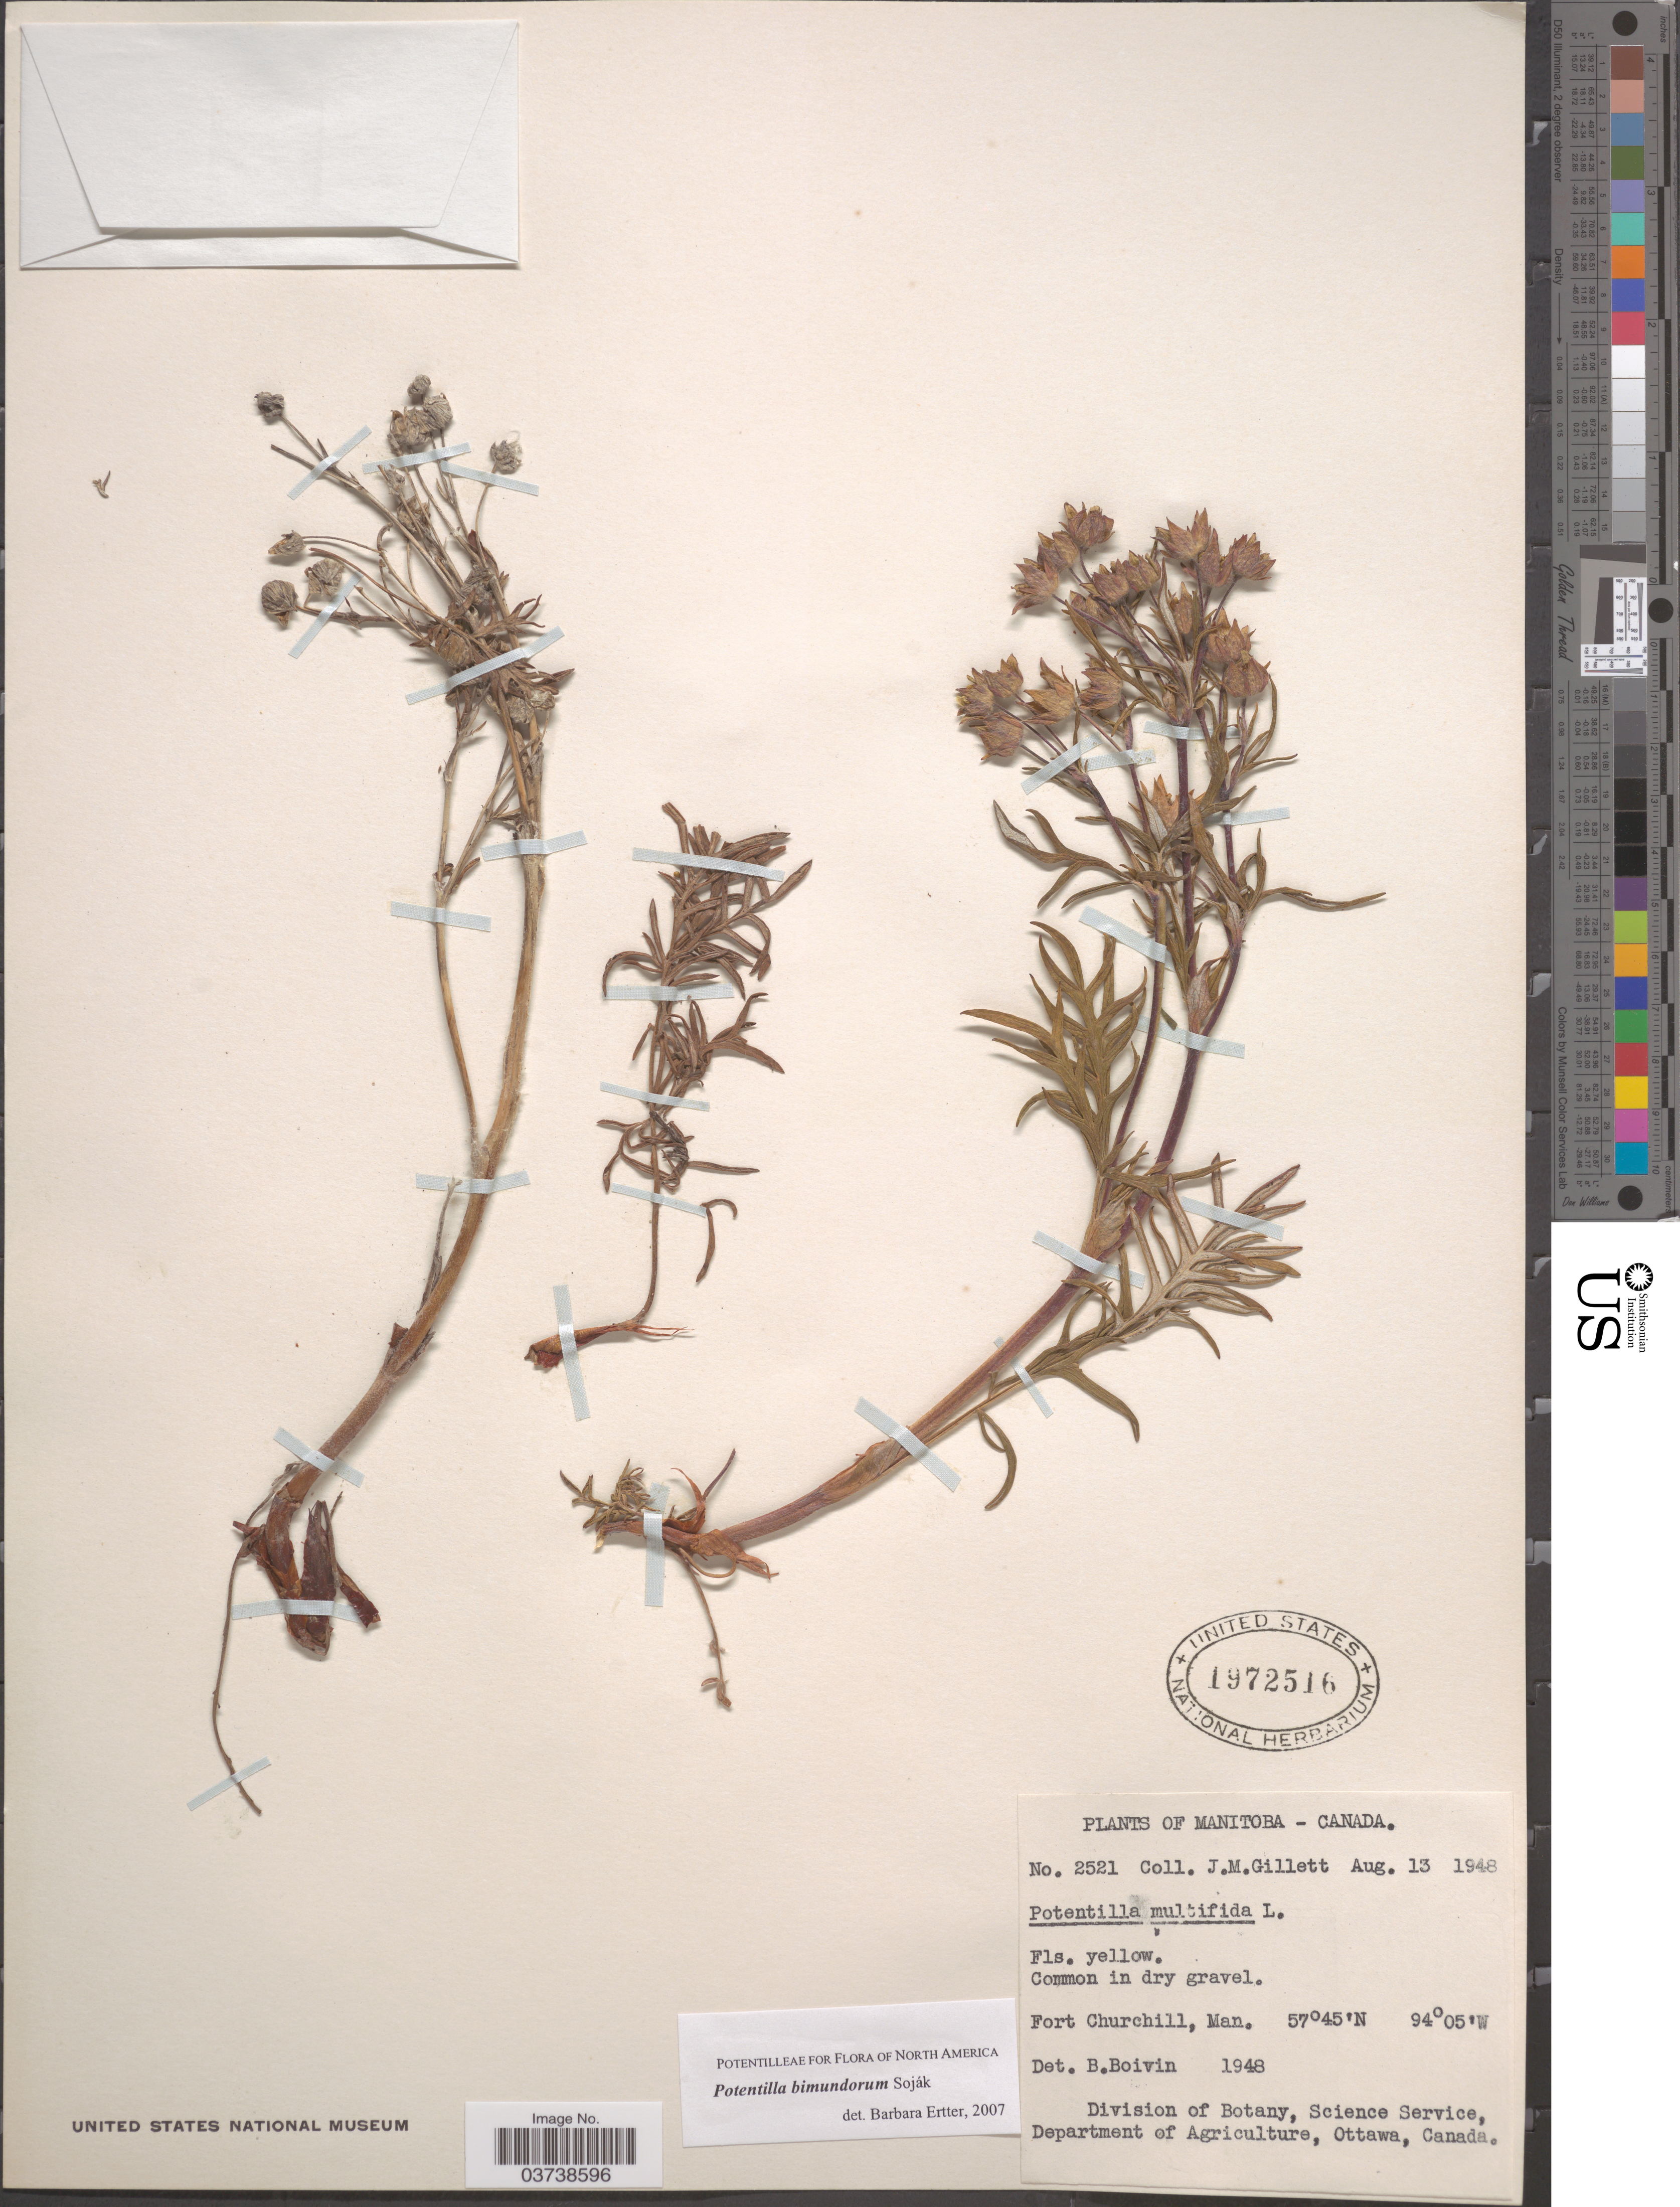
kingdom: Plantae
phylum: Tracheophyta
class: Magnoliopsida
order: Rosales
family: Rosaceae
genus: Potentilla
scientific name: Potentilla bimundorum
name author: Soják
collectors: J. M. Gillett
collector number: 2521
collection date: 1948-08-13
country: Canada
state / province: Manitoba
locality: Fort Churchill.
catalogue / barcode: US 1972516